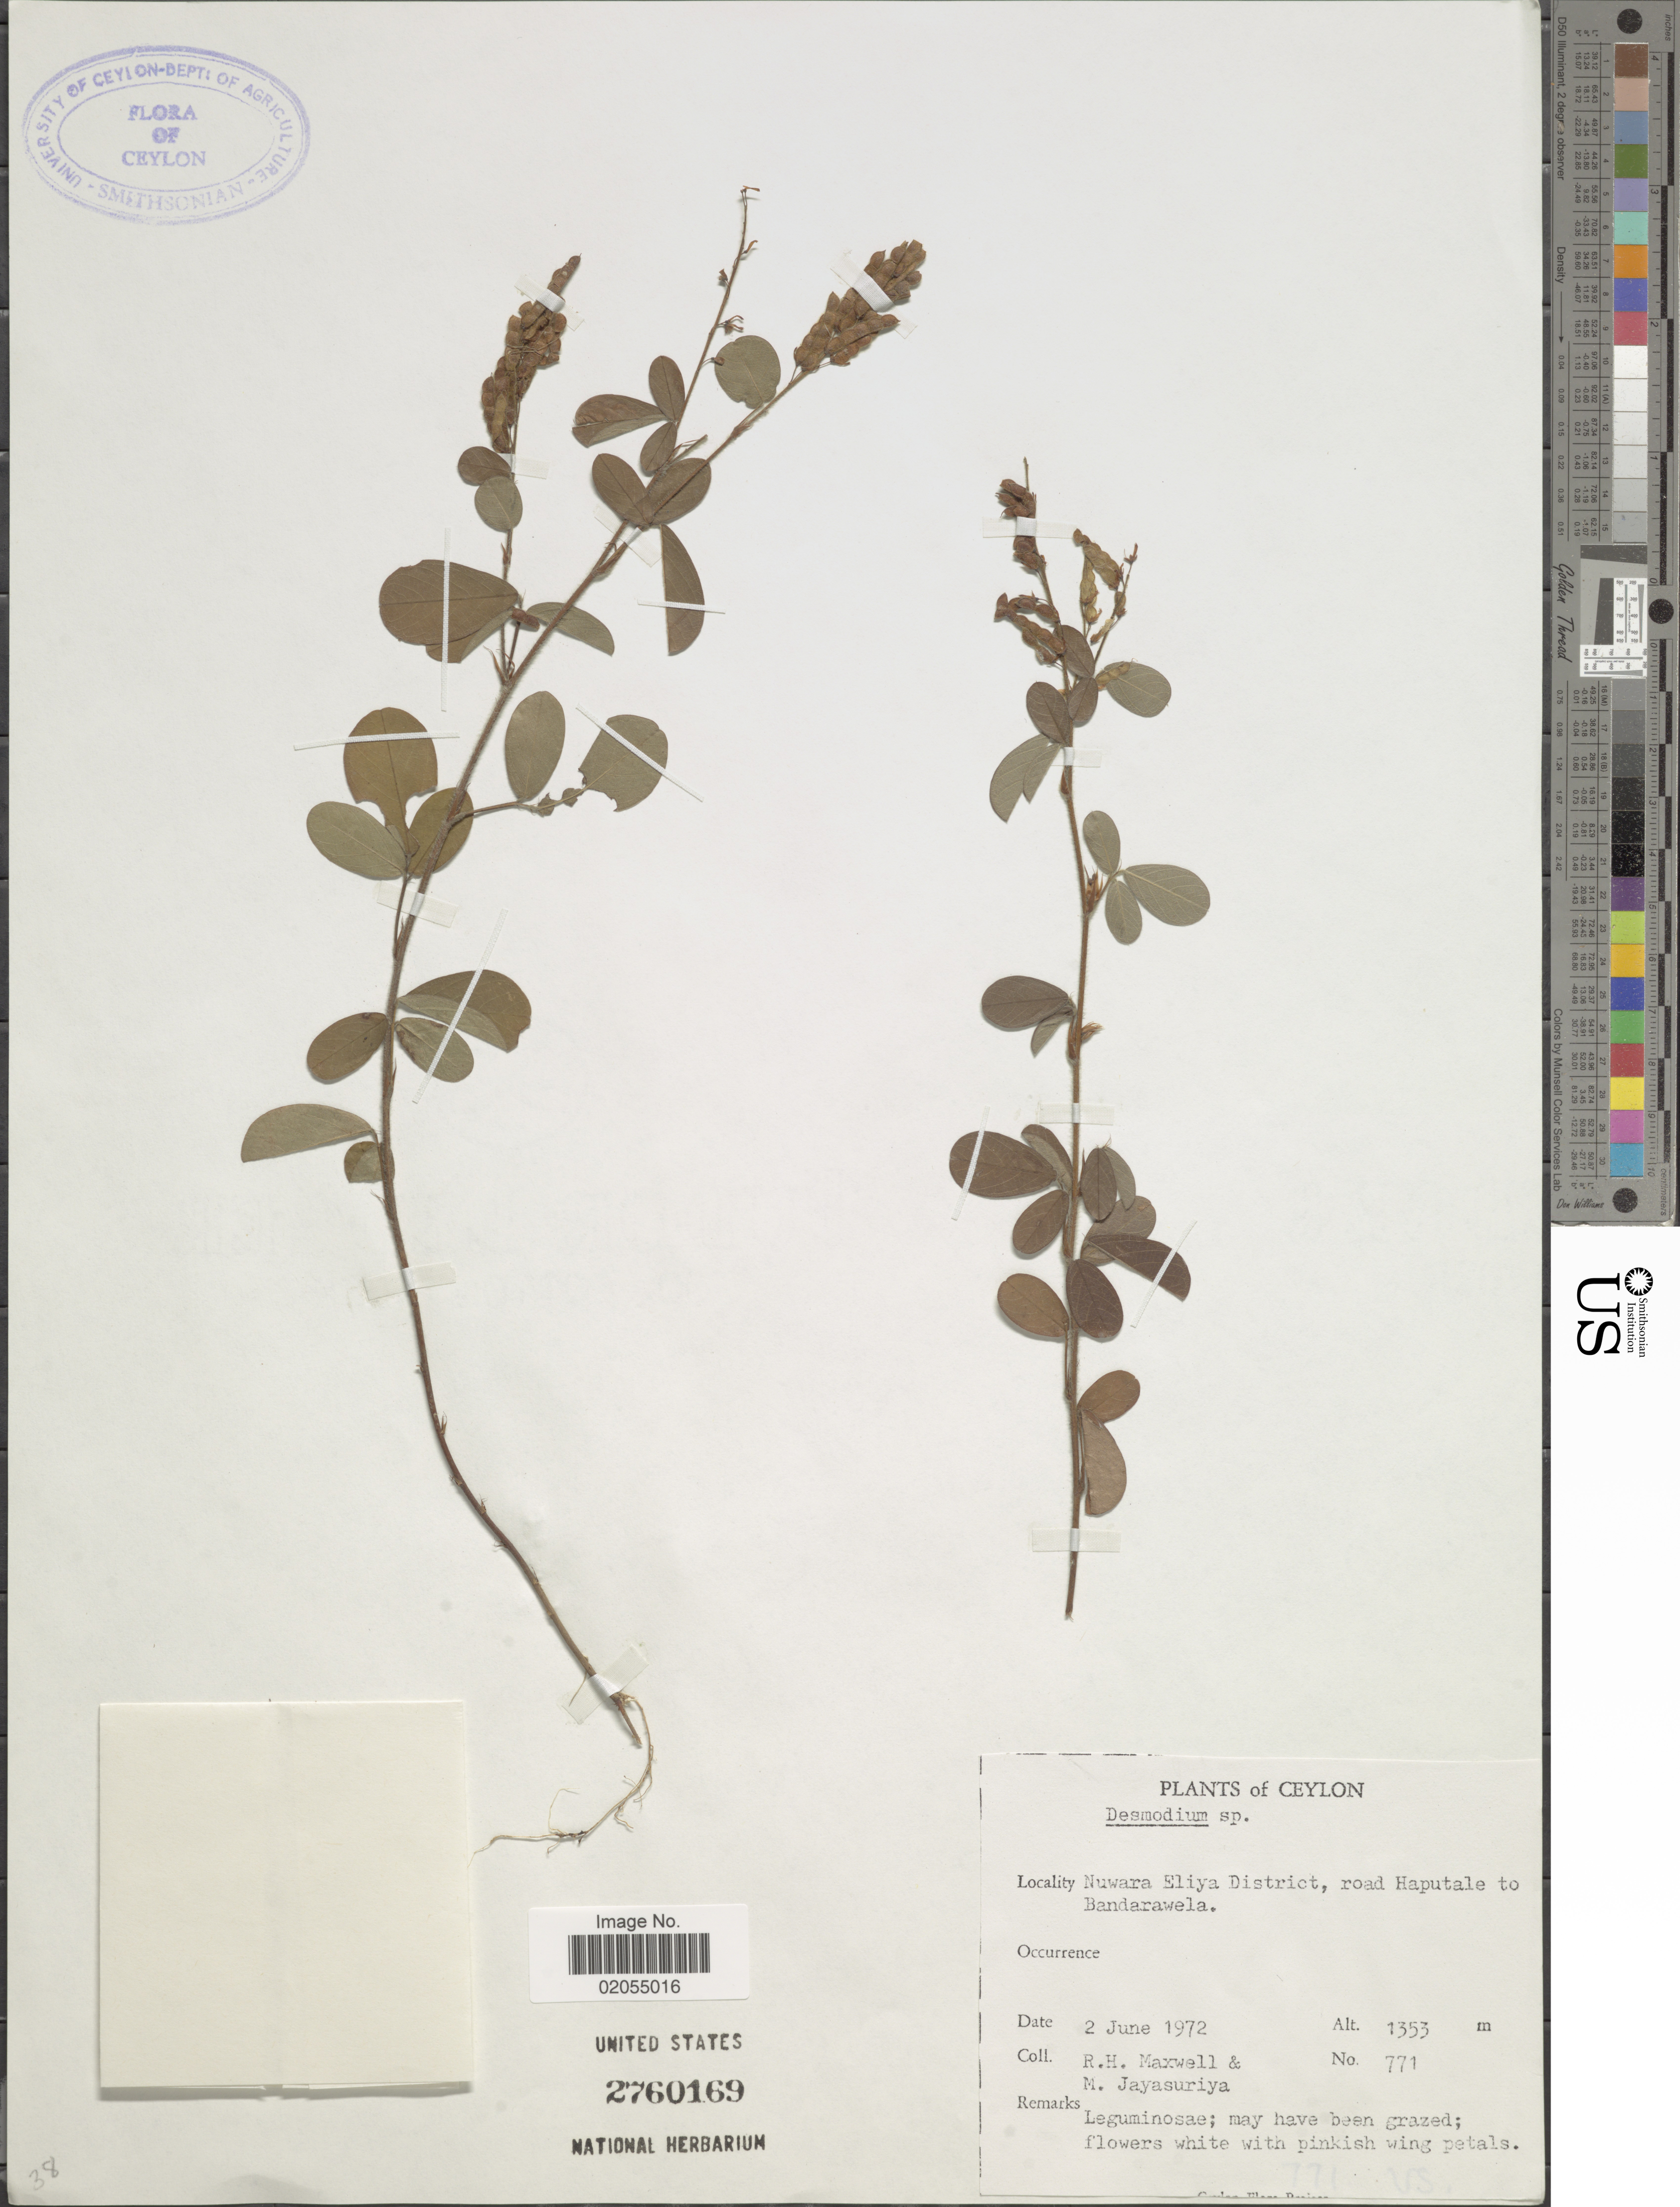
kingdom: Plantae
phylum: Tracheophyta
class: Magnoliopsida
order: Fabales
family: Fabaceae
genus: Desmodium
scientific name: Desmodium sp.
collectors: R. Maxwell & M. Jayasuriya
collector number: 771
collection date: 1972-06-02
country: Sri Lanka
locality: Ceylon. Nuwara Eliya District, road Haputale to Bandarawela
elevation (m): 1353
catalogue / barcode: US 2760169